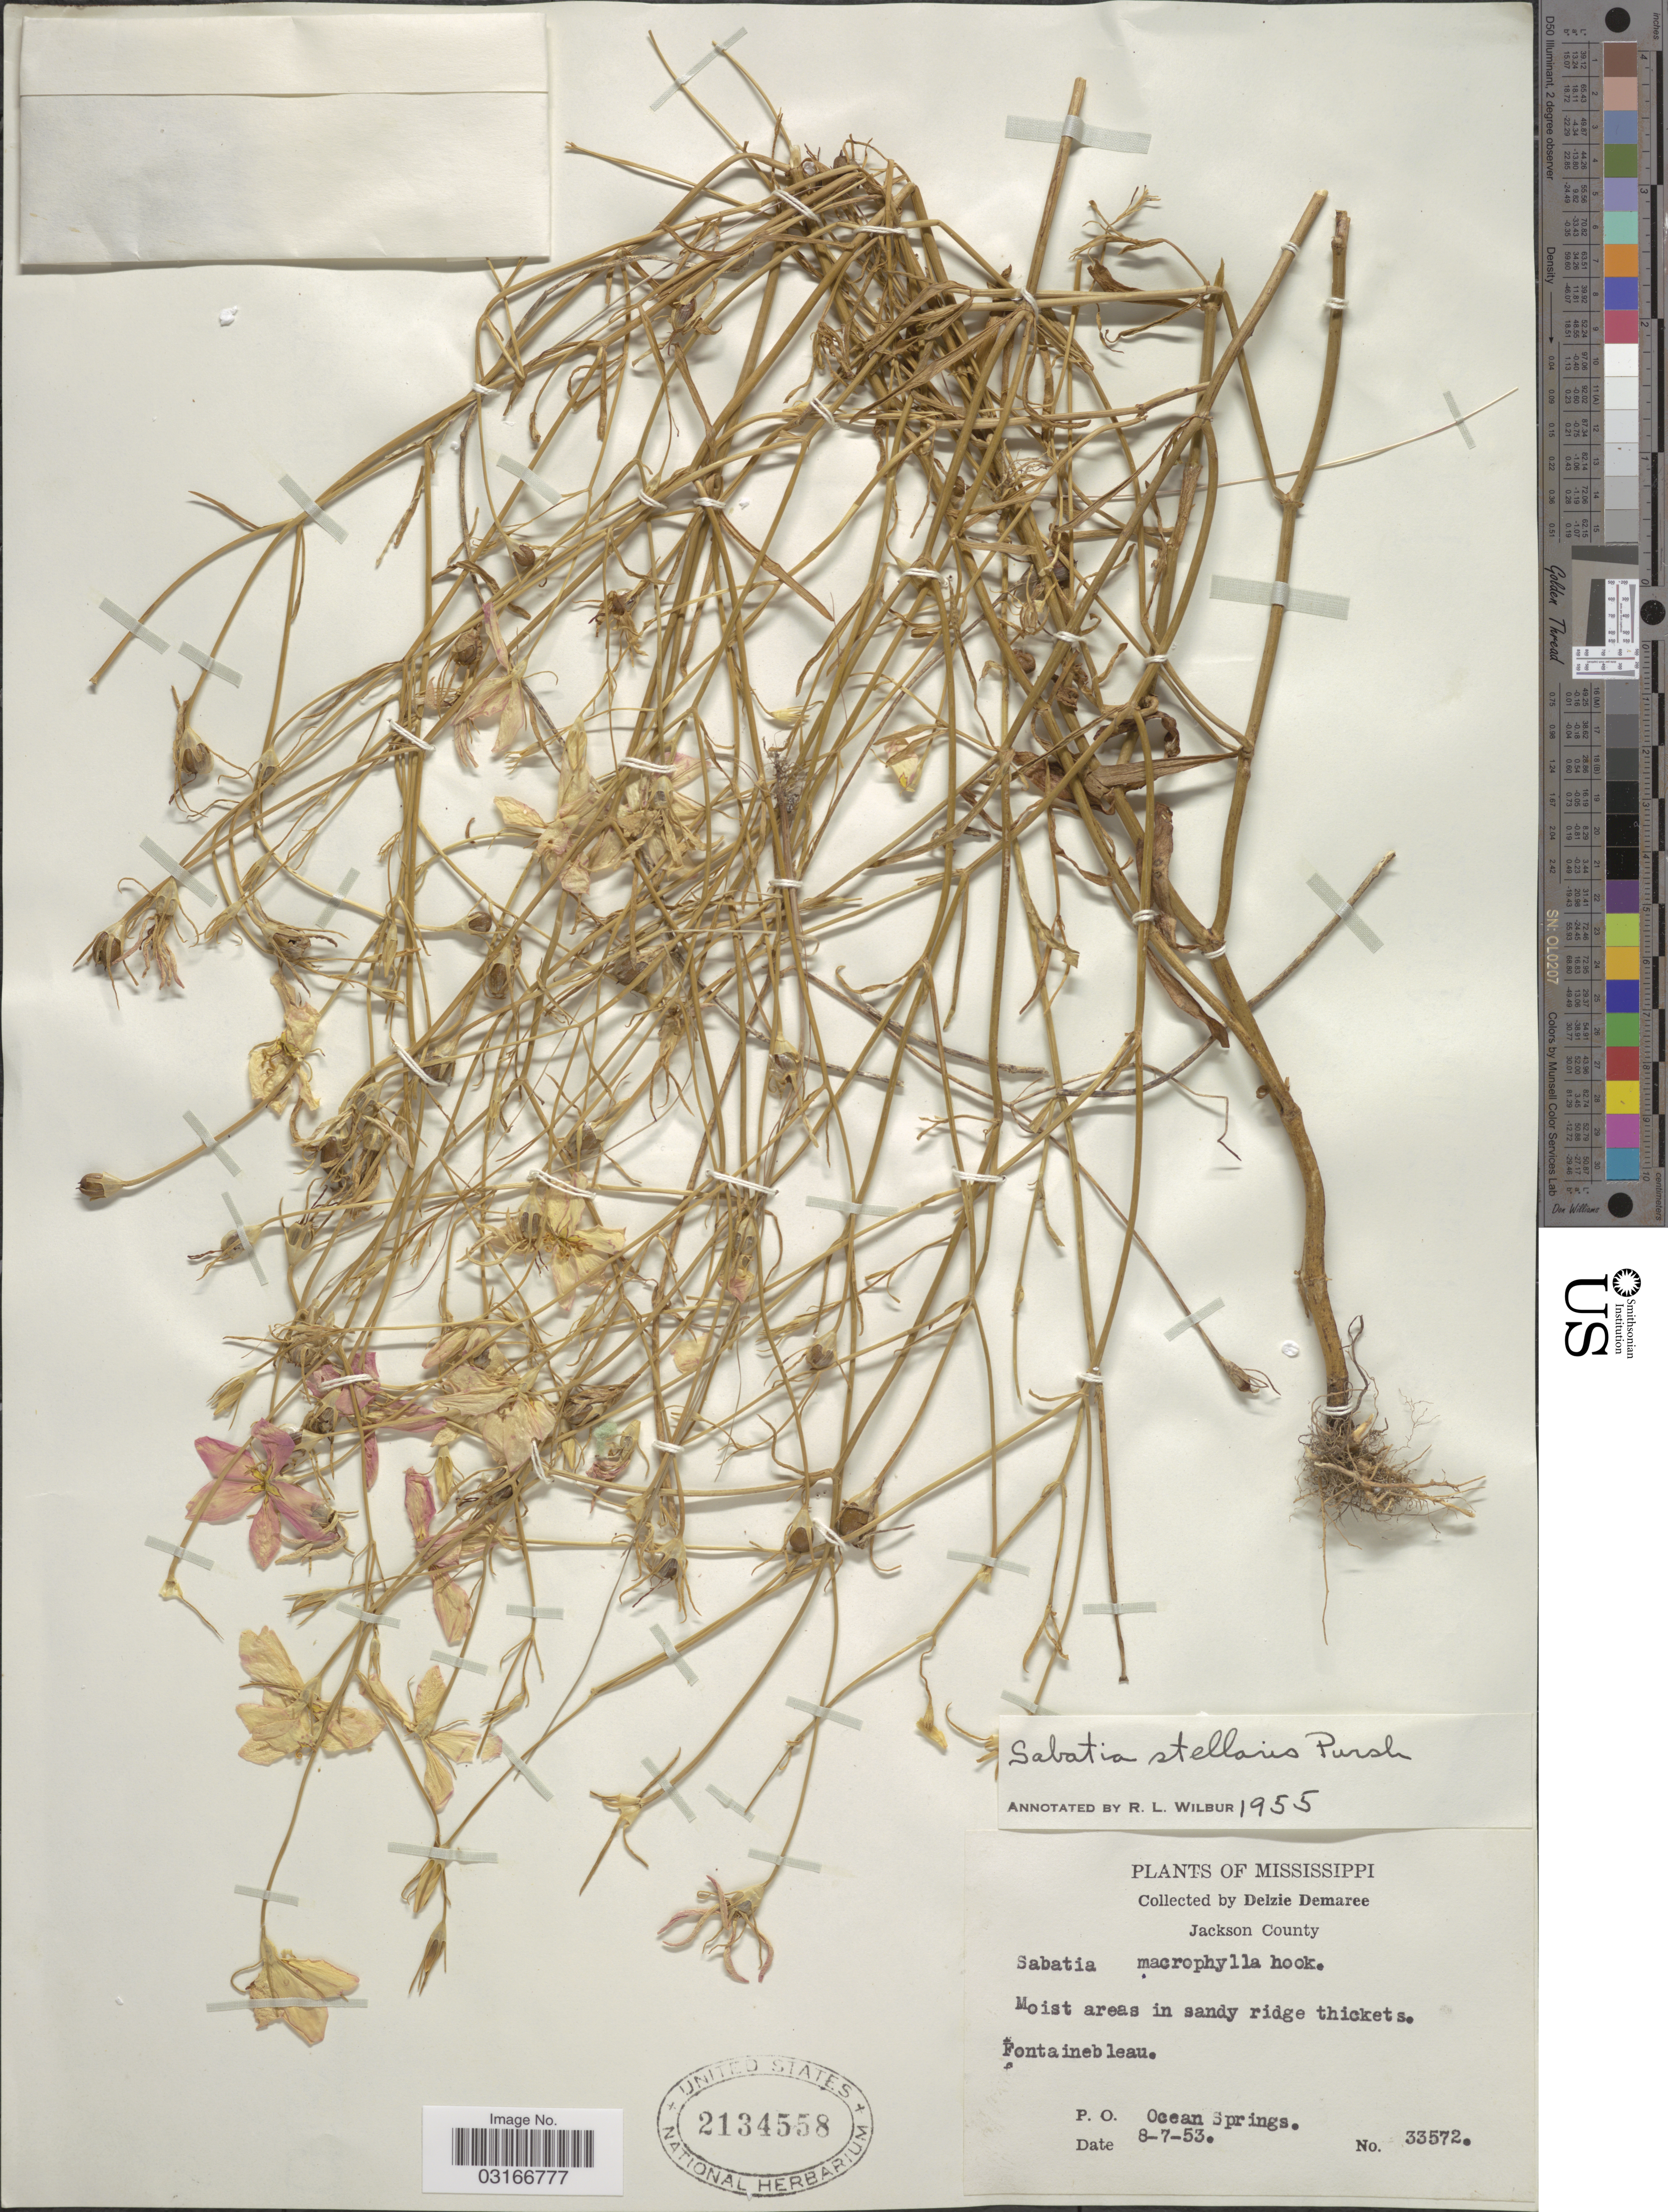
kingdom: Plantae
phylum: Tracheophyta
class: Magnoliopsida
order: Gentianales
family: Gentianaceae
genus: Sabatia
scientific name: Sabatia stellaris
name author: Pursh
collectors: D. Demaree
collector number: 33572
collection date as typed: Transcribed d/m/y: 7/8/53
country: United States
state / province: Mississippi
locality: Jackson County. Fontainebleau. P. O. Ocean Springs.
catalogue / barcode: US 2134558